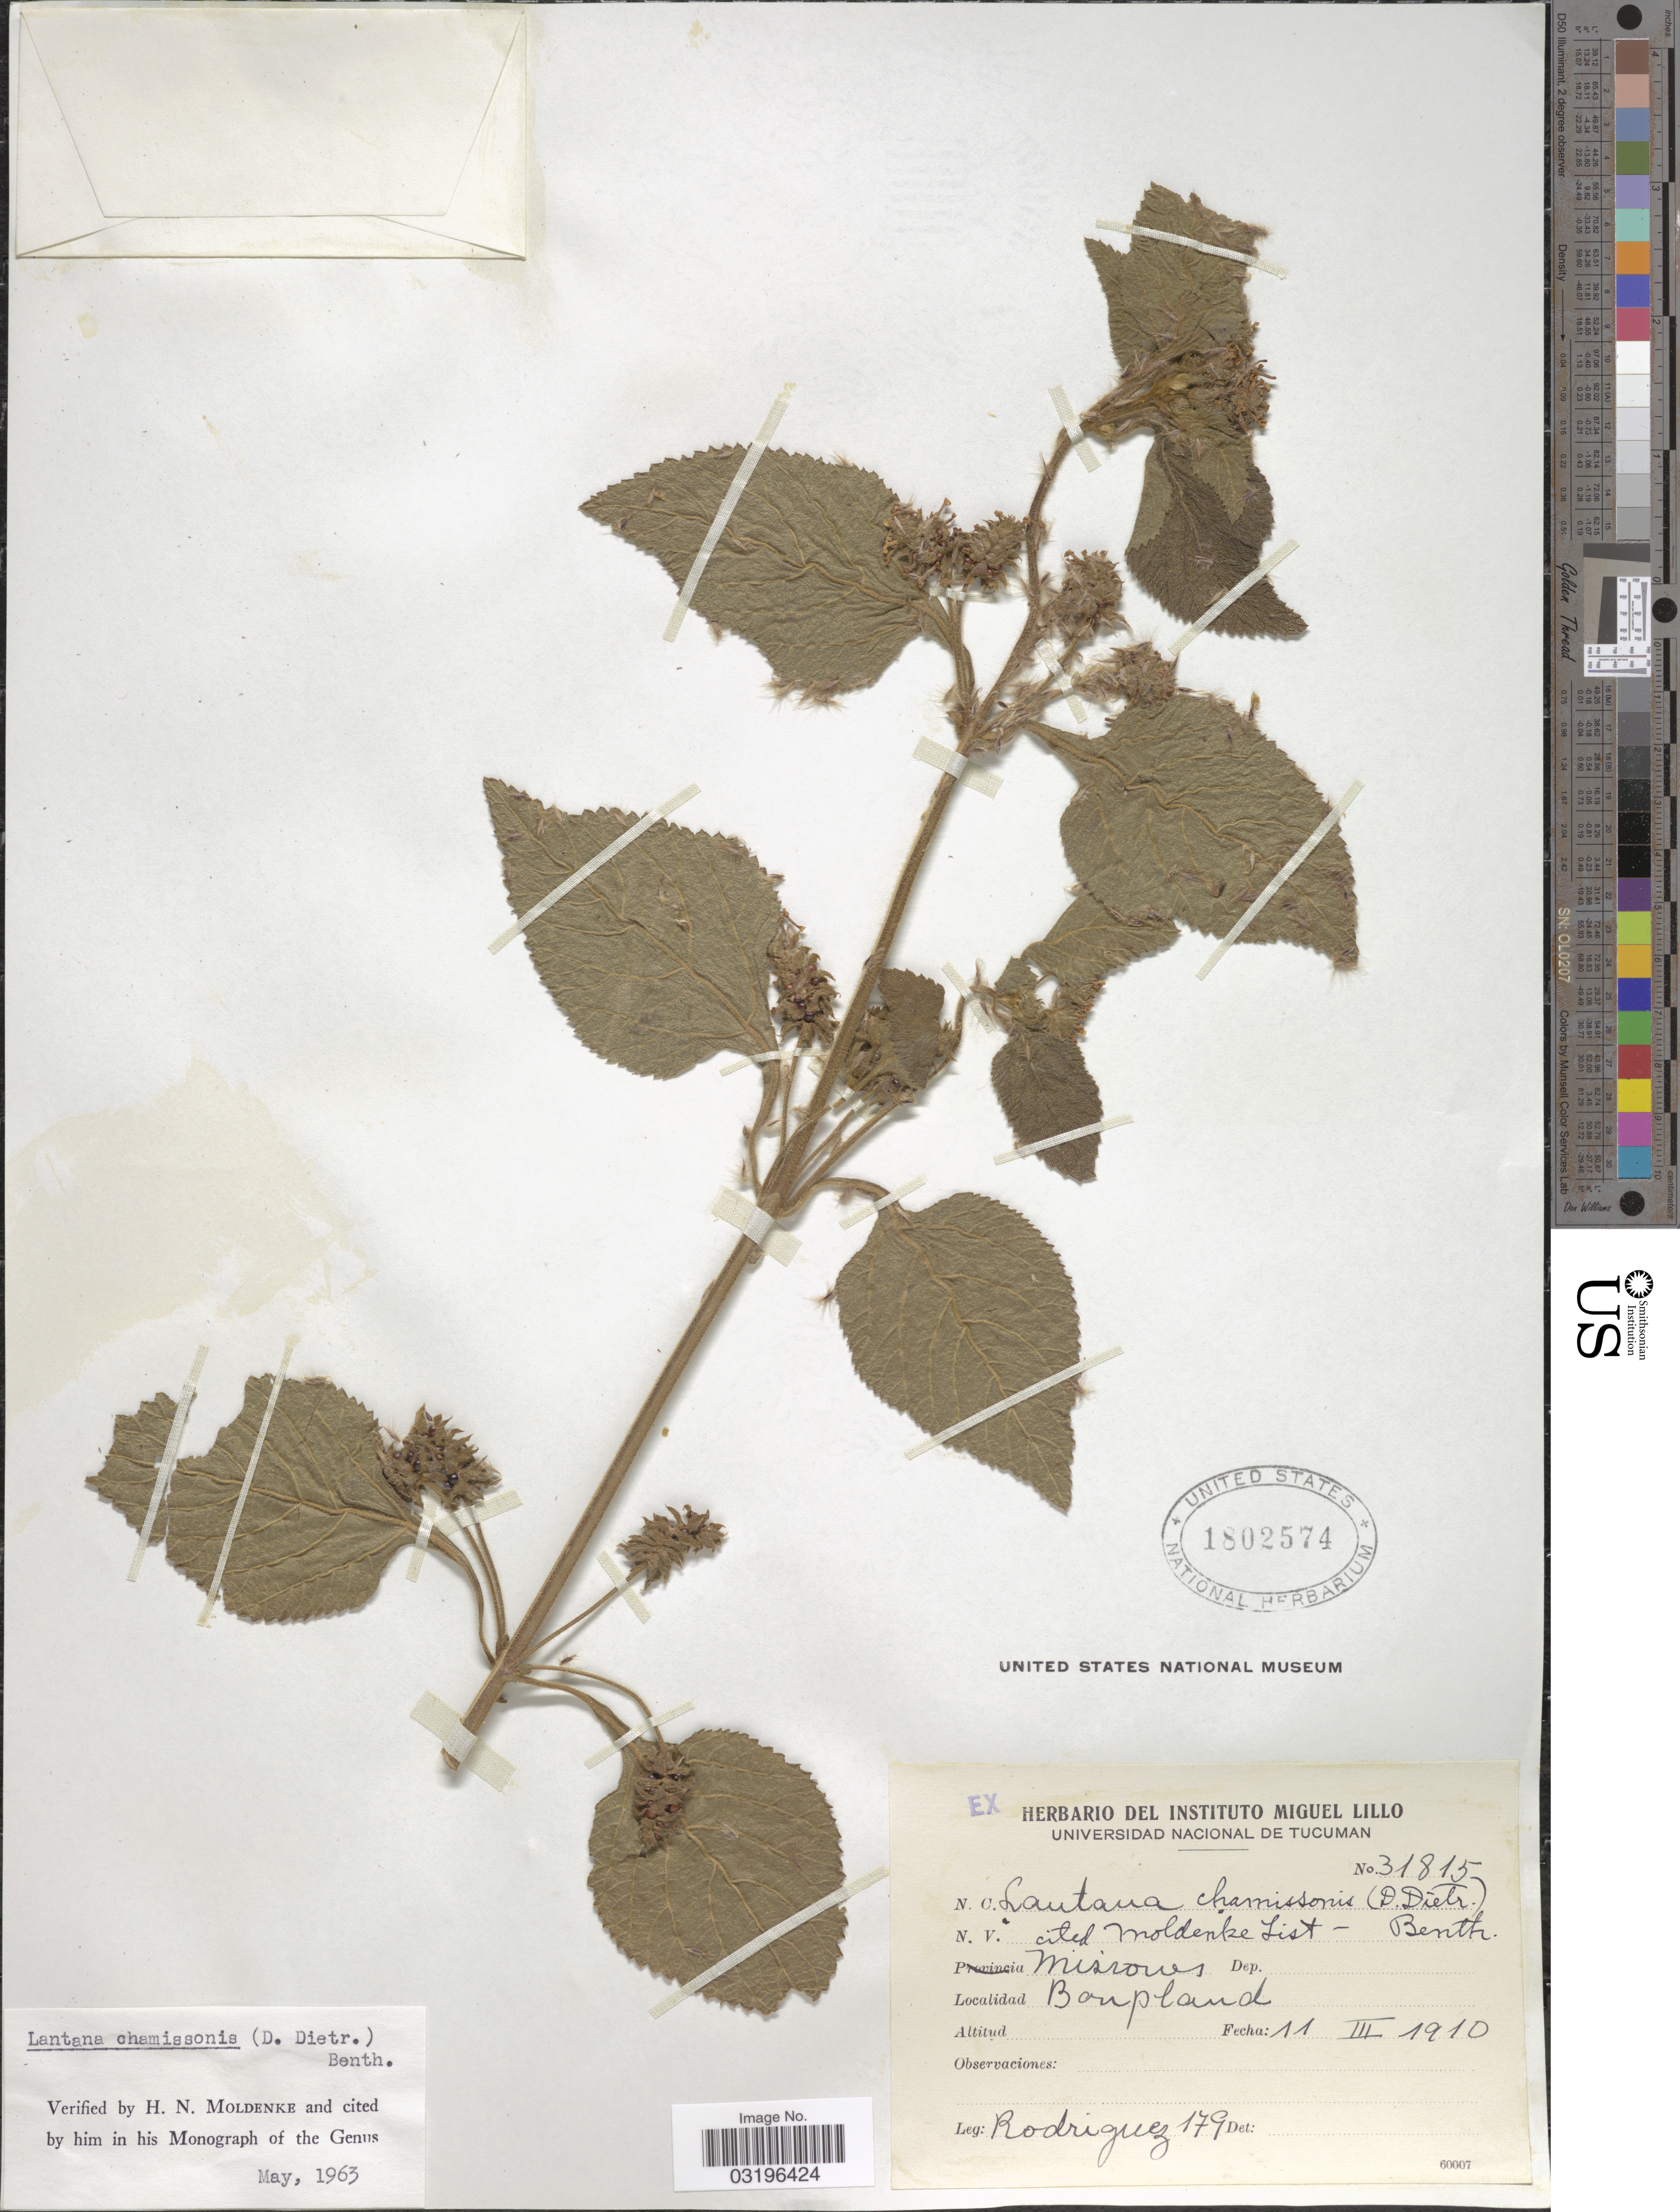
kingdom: Plantae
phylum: Tracheophyta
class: Magnoliopsida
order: Lamiales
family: Verbenaceae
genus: Lantana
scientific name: Lantana chamissonis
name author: Benth. ex B.D. Jacks.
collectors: Rodriguez, --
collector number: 179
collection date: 1910-03-11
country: Argentina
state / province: Misiones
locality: Bonpland.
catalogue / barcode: US 1802574